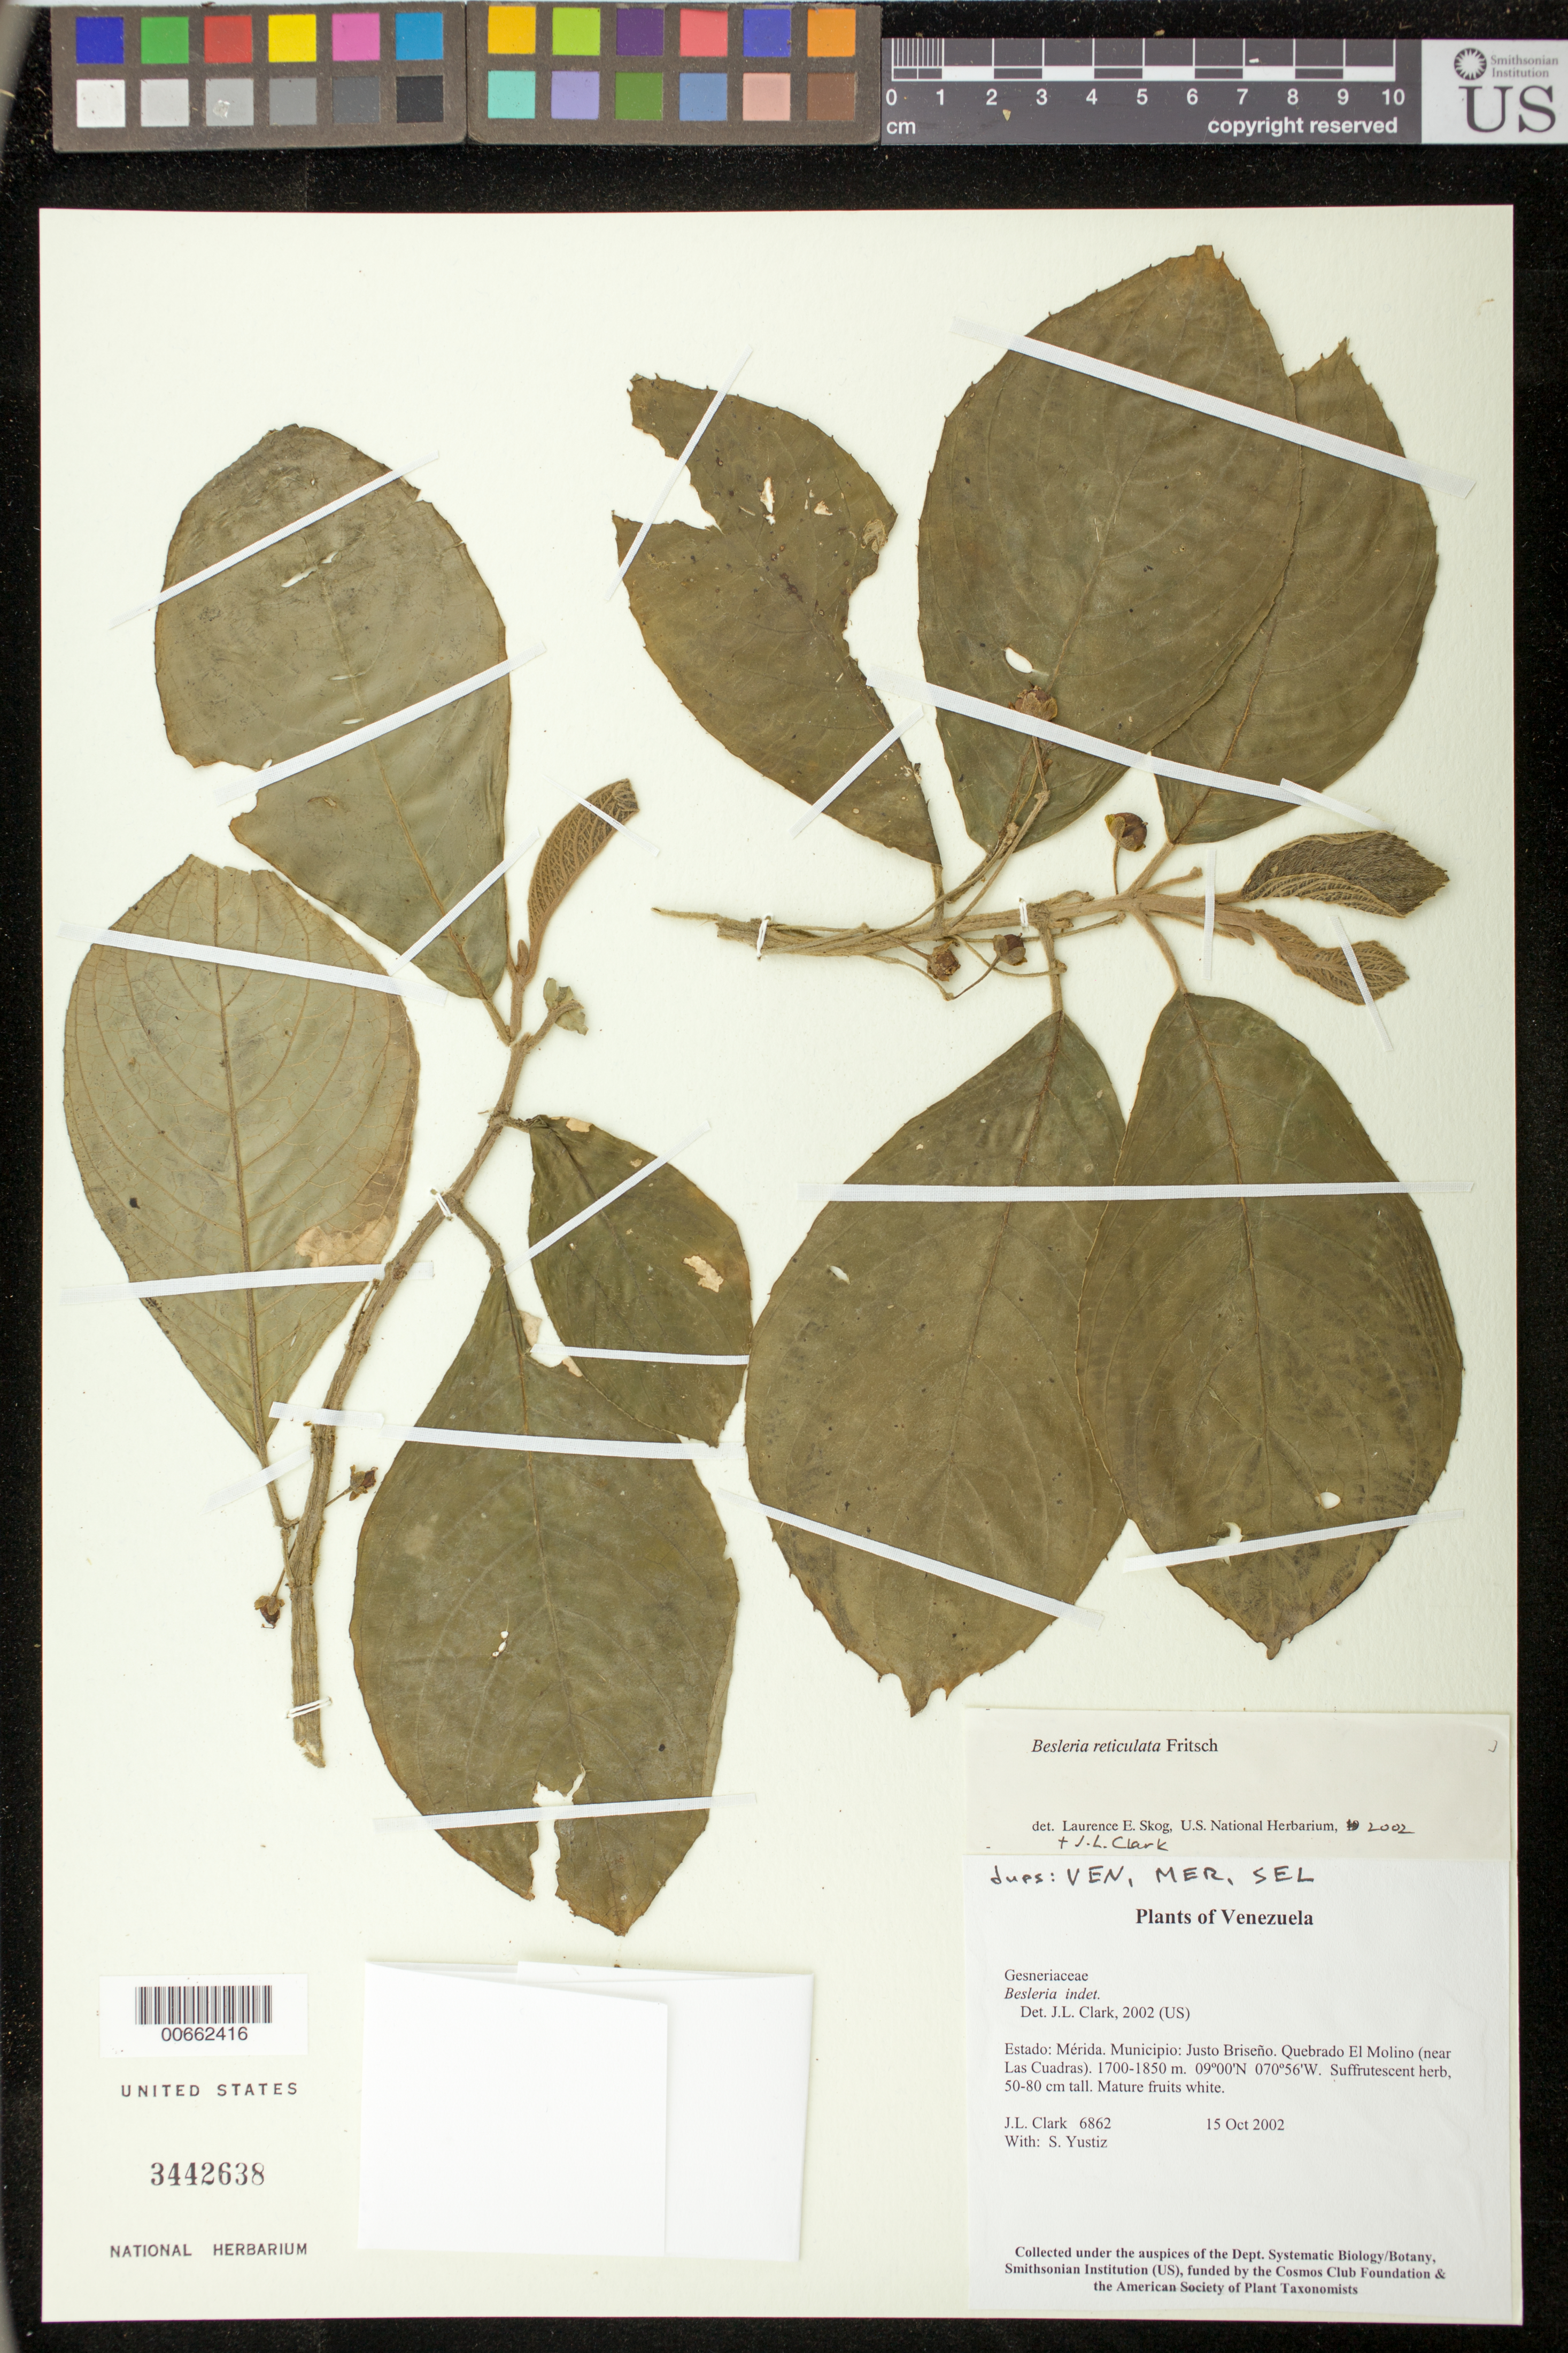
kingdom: Plantae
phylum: Tracheophyta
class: Magnoliopsida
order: Lamiales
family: Gesneriaceae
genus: Besleria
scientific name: Besleria reticulata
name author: Fritsch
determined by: Clark, J. L.; Skog, Laurence E.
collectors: J. L. Clark & S. Yustiz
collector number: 6862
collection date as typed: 15 Oct 2002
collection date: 2002-10-15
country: Venezuela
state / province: Mérida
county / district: Justo Briceño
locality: Justo Briseño: Quebrado El Molino (near Las Cuadras).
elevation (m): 1700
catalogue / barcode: US 3442638